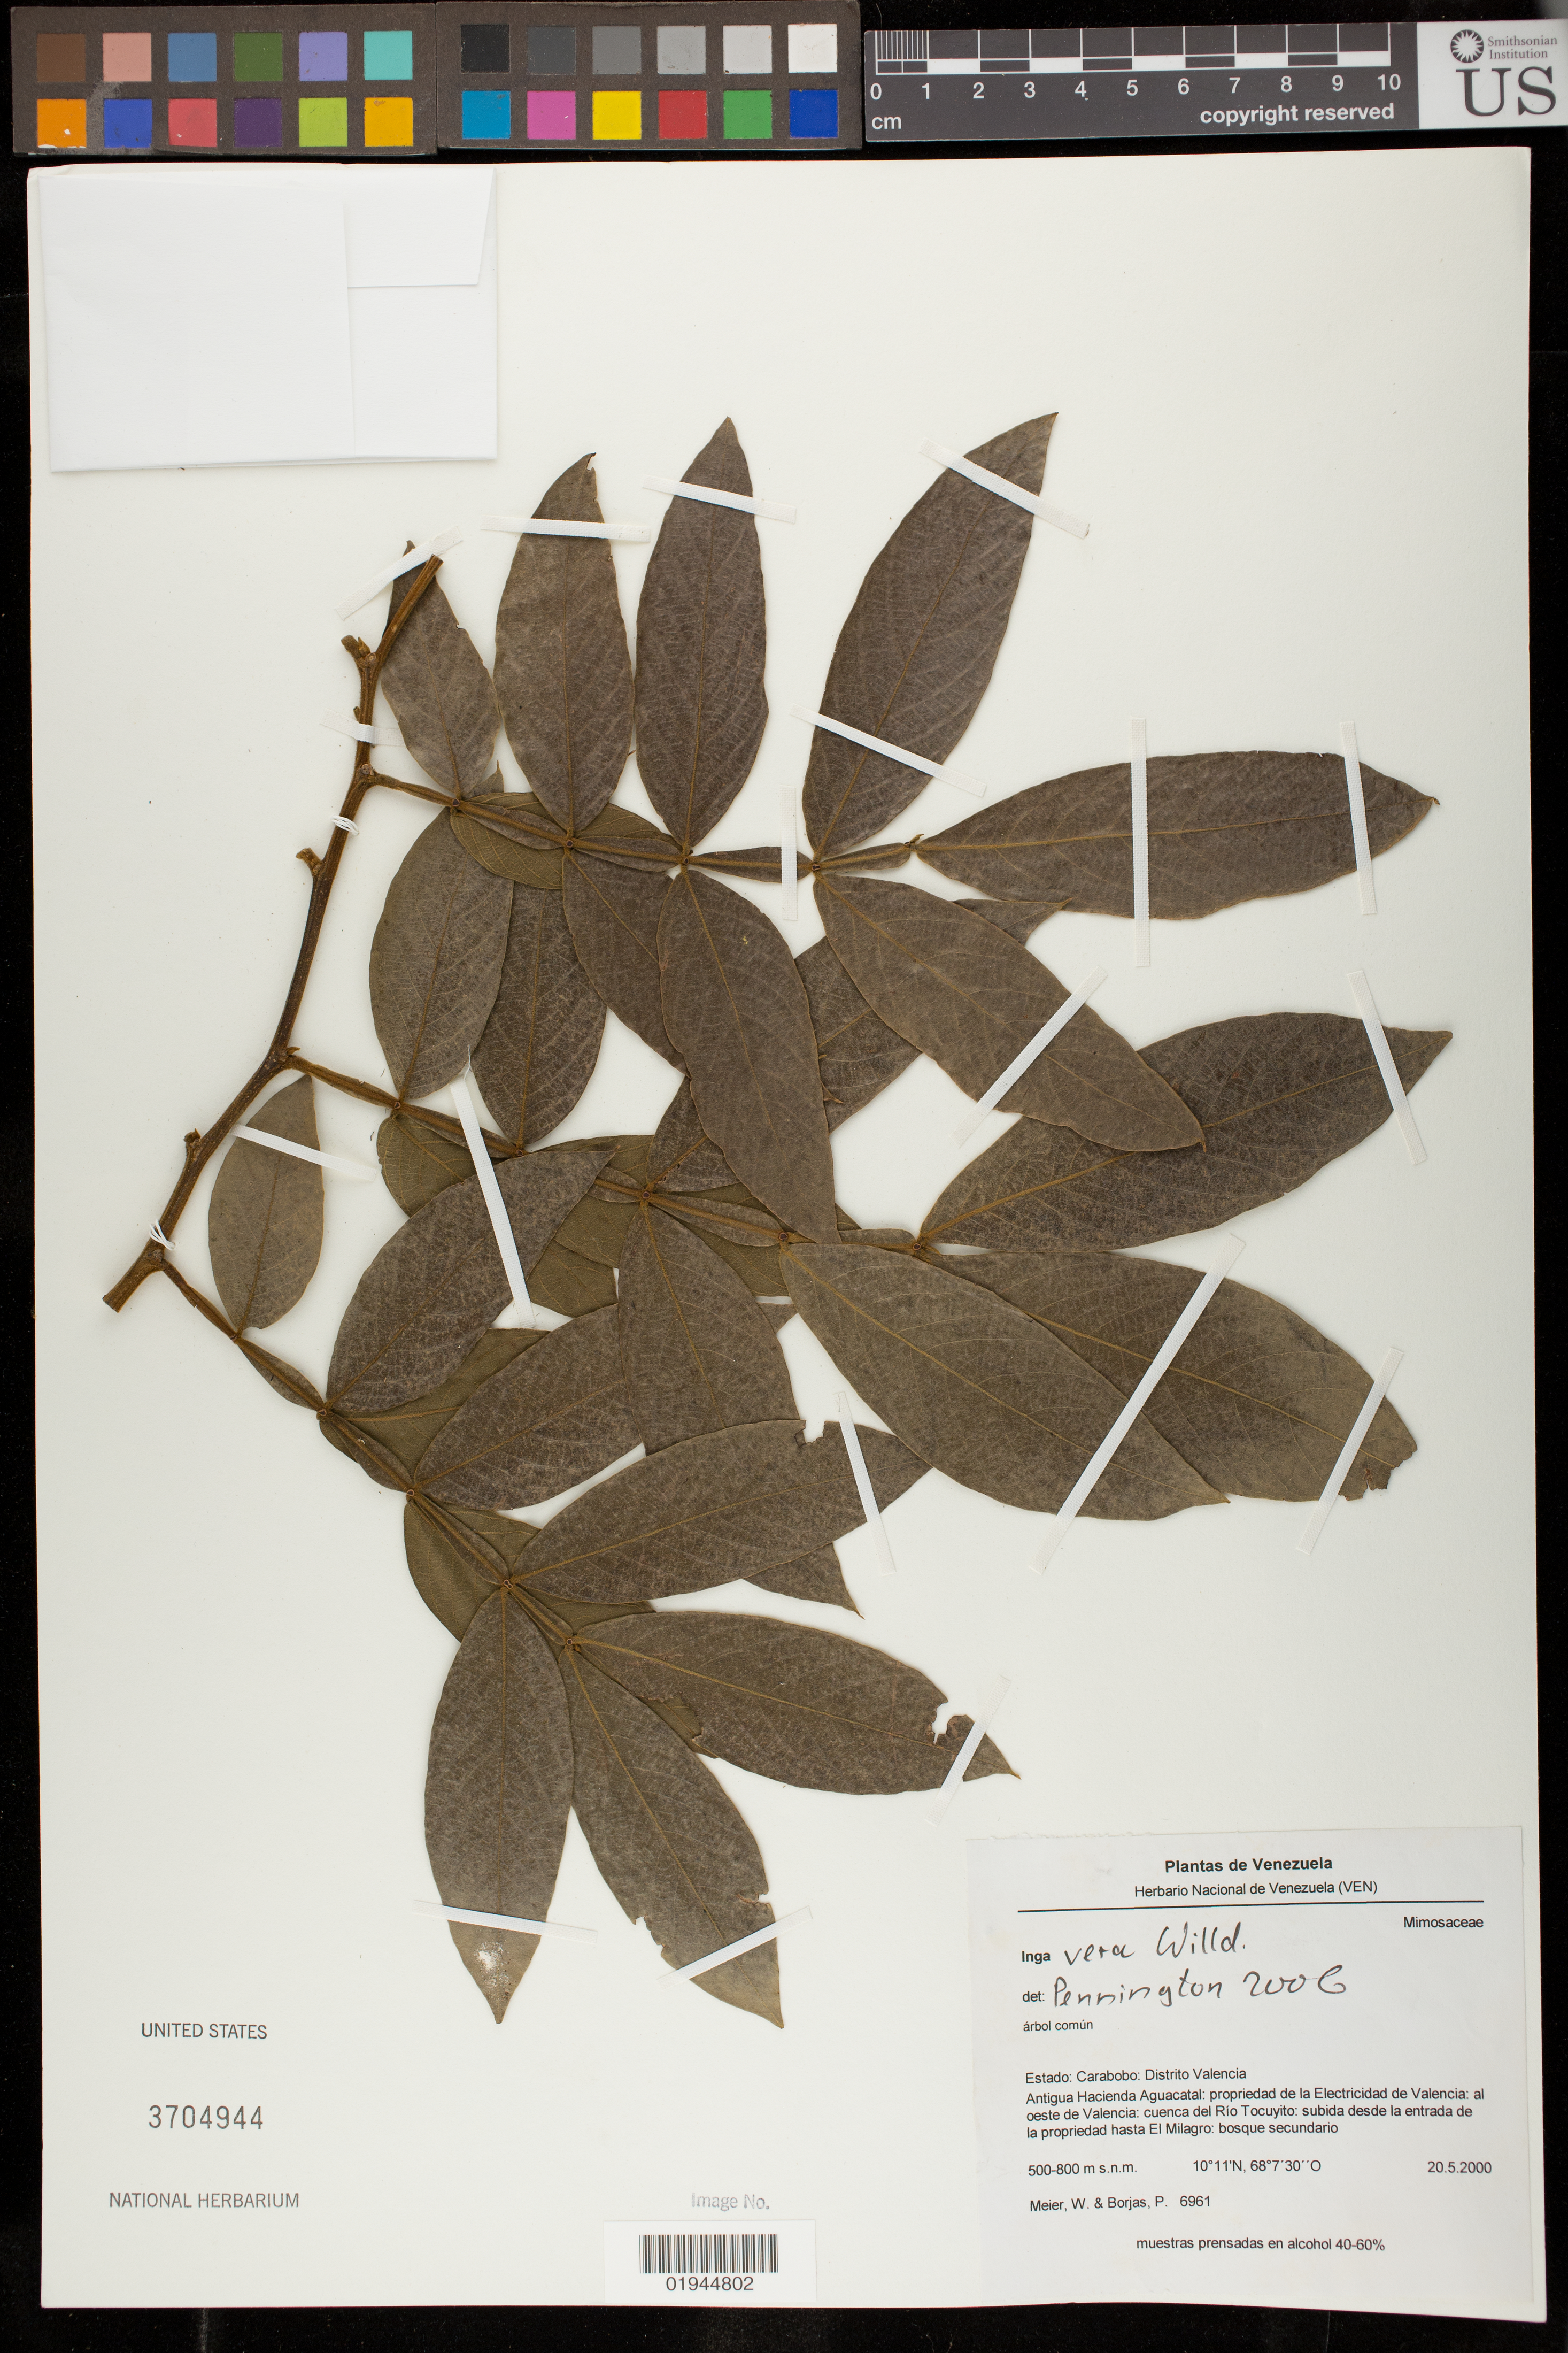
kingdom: Plantae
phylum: Tracheophyta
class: Magnoliopsida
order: Fabales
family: Fabaceae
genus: Inga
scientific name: Inga vera subsp. vera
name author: Willd.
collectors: W. Meier & P. Borjas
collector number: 6961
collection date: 2000-05-20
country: Venezuela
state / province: Carabobo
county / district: Valencia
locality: Antigua Hacienda Aguacatal: propriedad de la Electricidad de Valencia: al oeste de Valencia: cuenca del Rio Tocuyito: subida desde la entrada de la propriedad hasta El Milagro.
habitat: bosque secundario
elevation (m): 500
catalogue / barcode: US 3704944